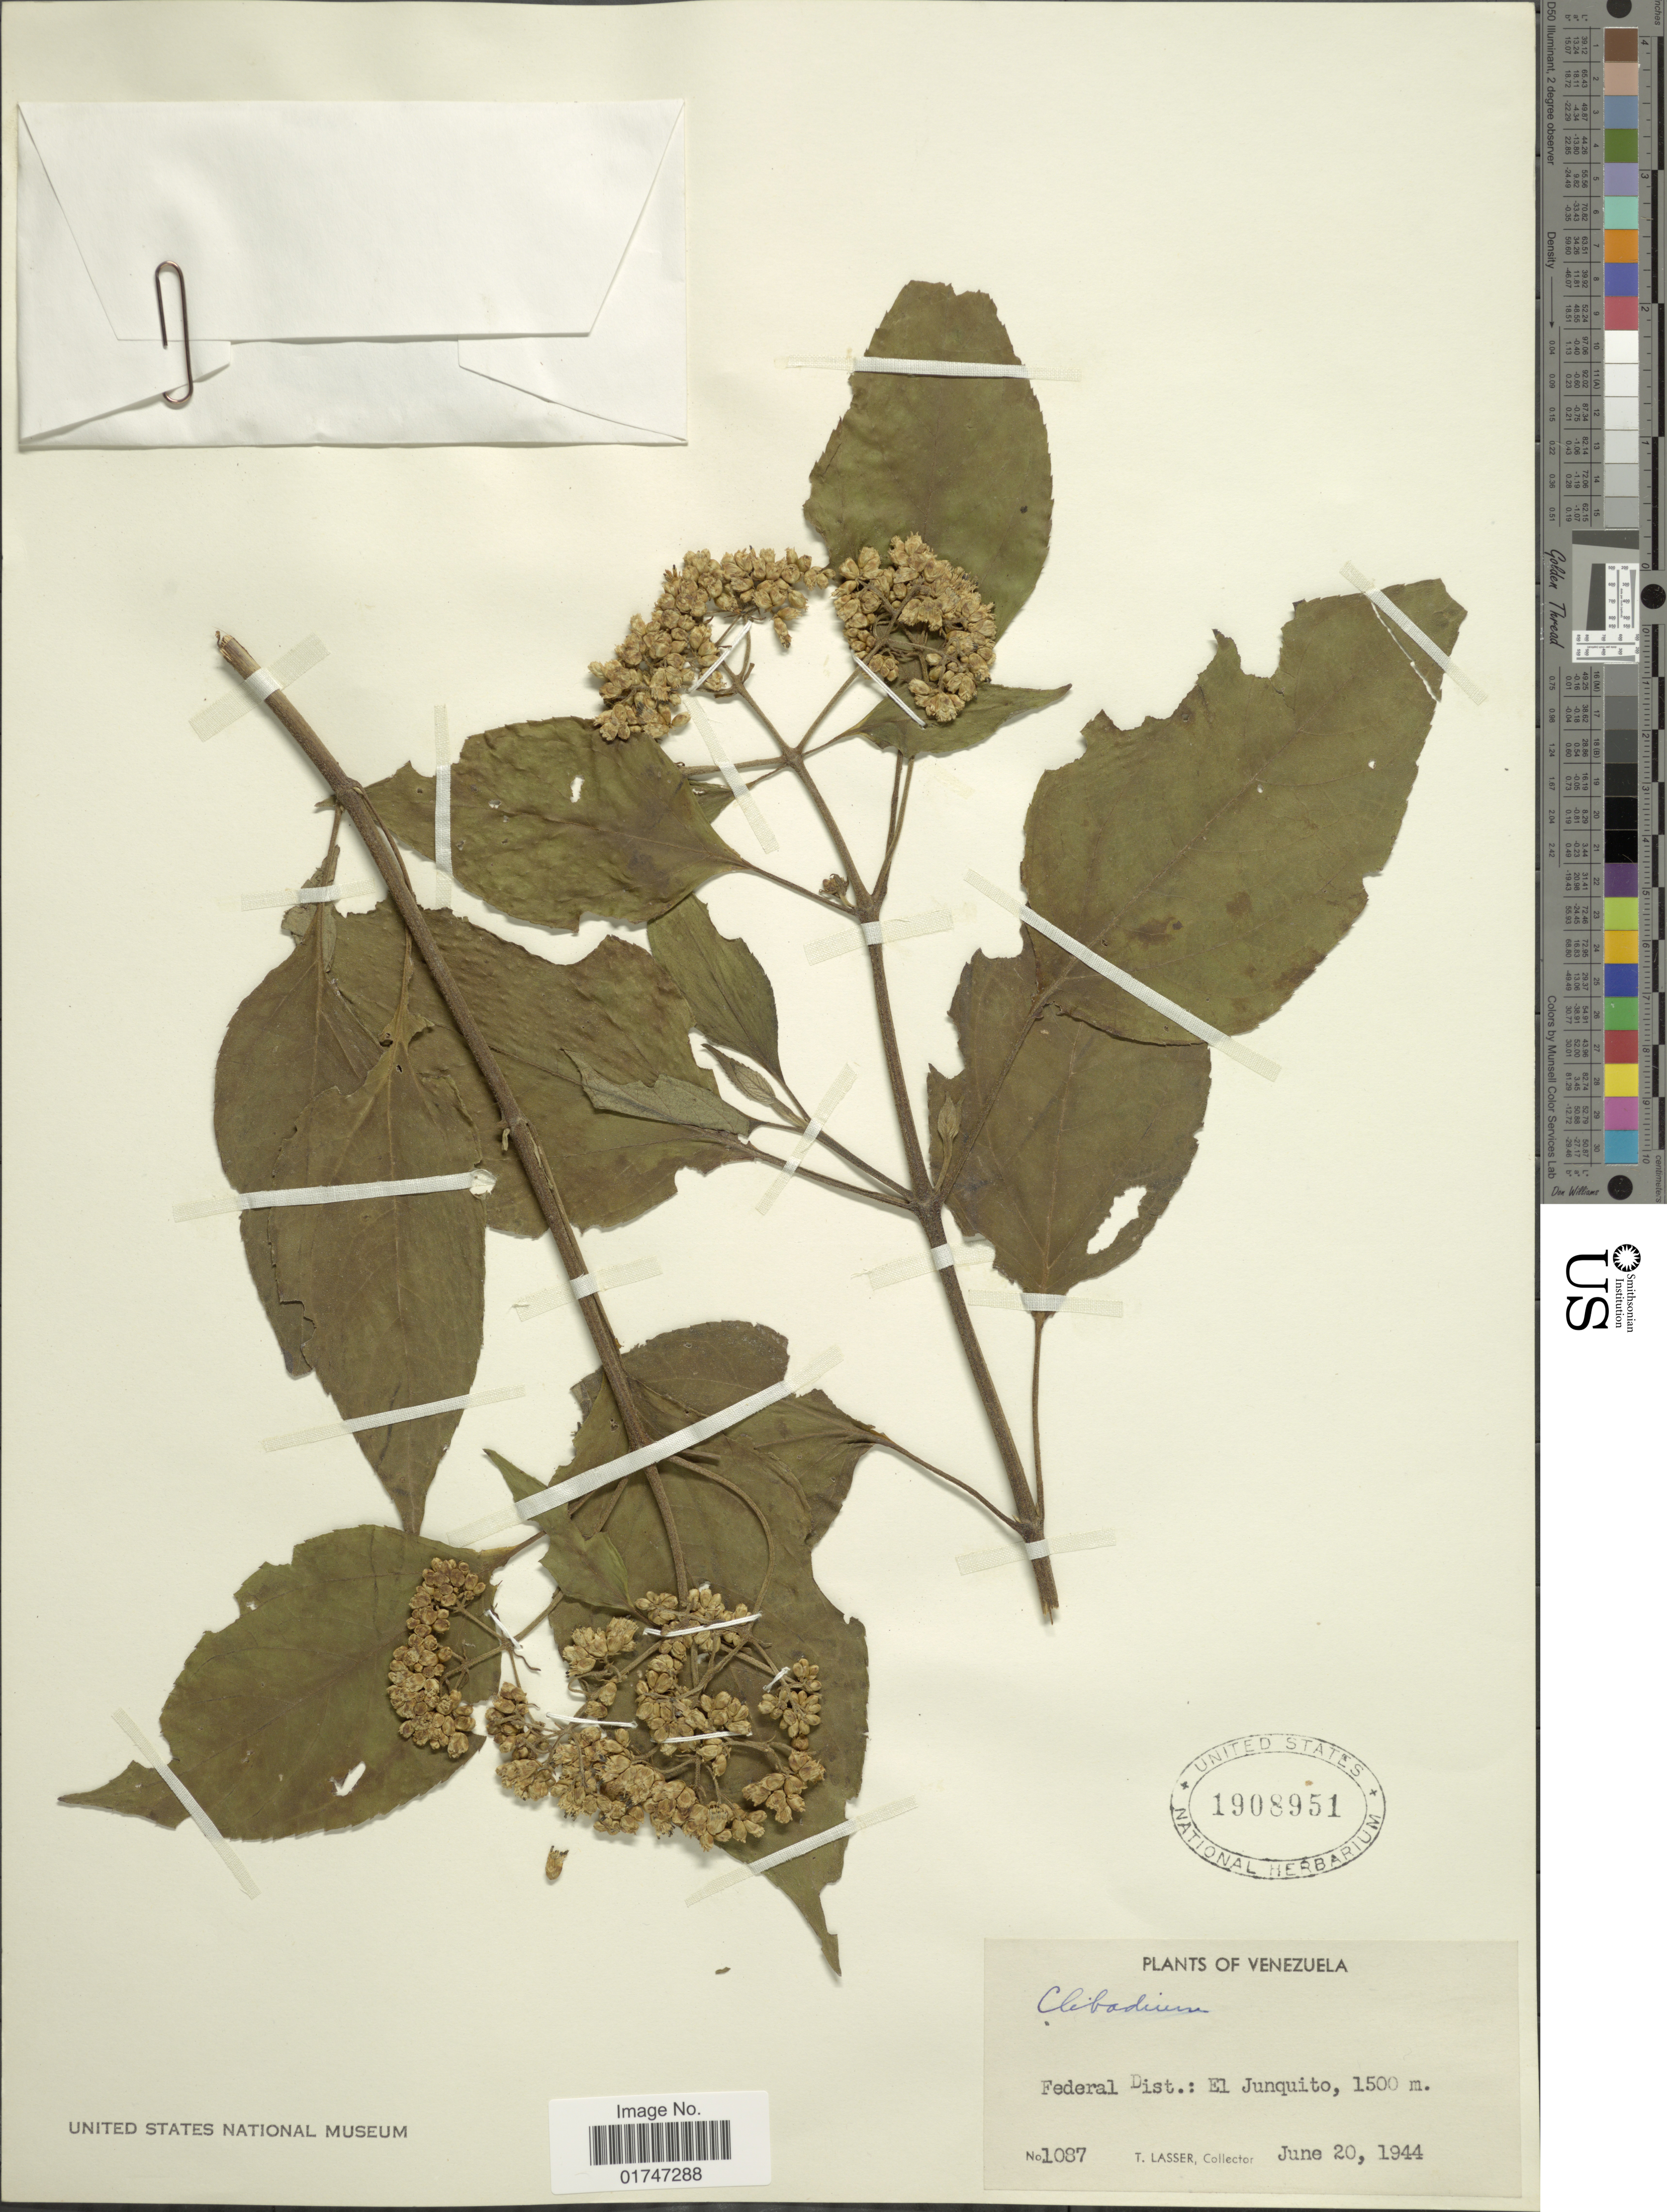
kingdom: Plantae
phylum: Tracheophyta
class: Magnoliopsida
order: Asterales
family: Asteraceae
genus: Clibadium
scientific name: Clibadium sp.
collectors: T. Lasser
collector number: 1087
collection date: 1944-06-20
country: Venezuela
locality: Federal Dist.: El Junquito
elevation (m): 1500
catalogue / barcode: US 1908951